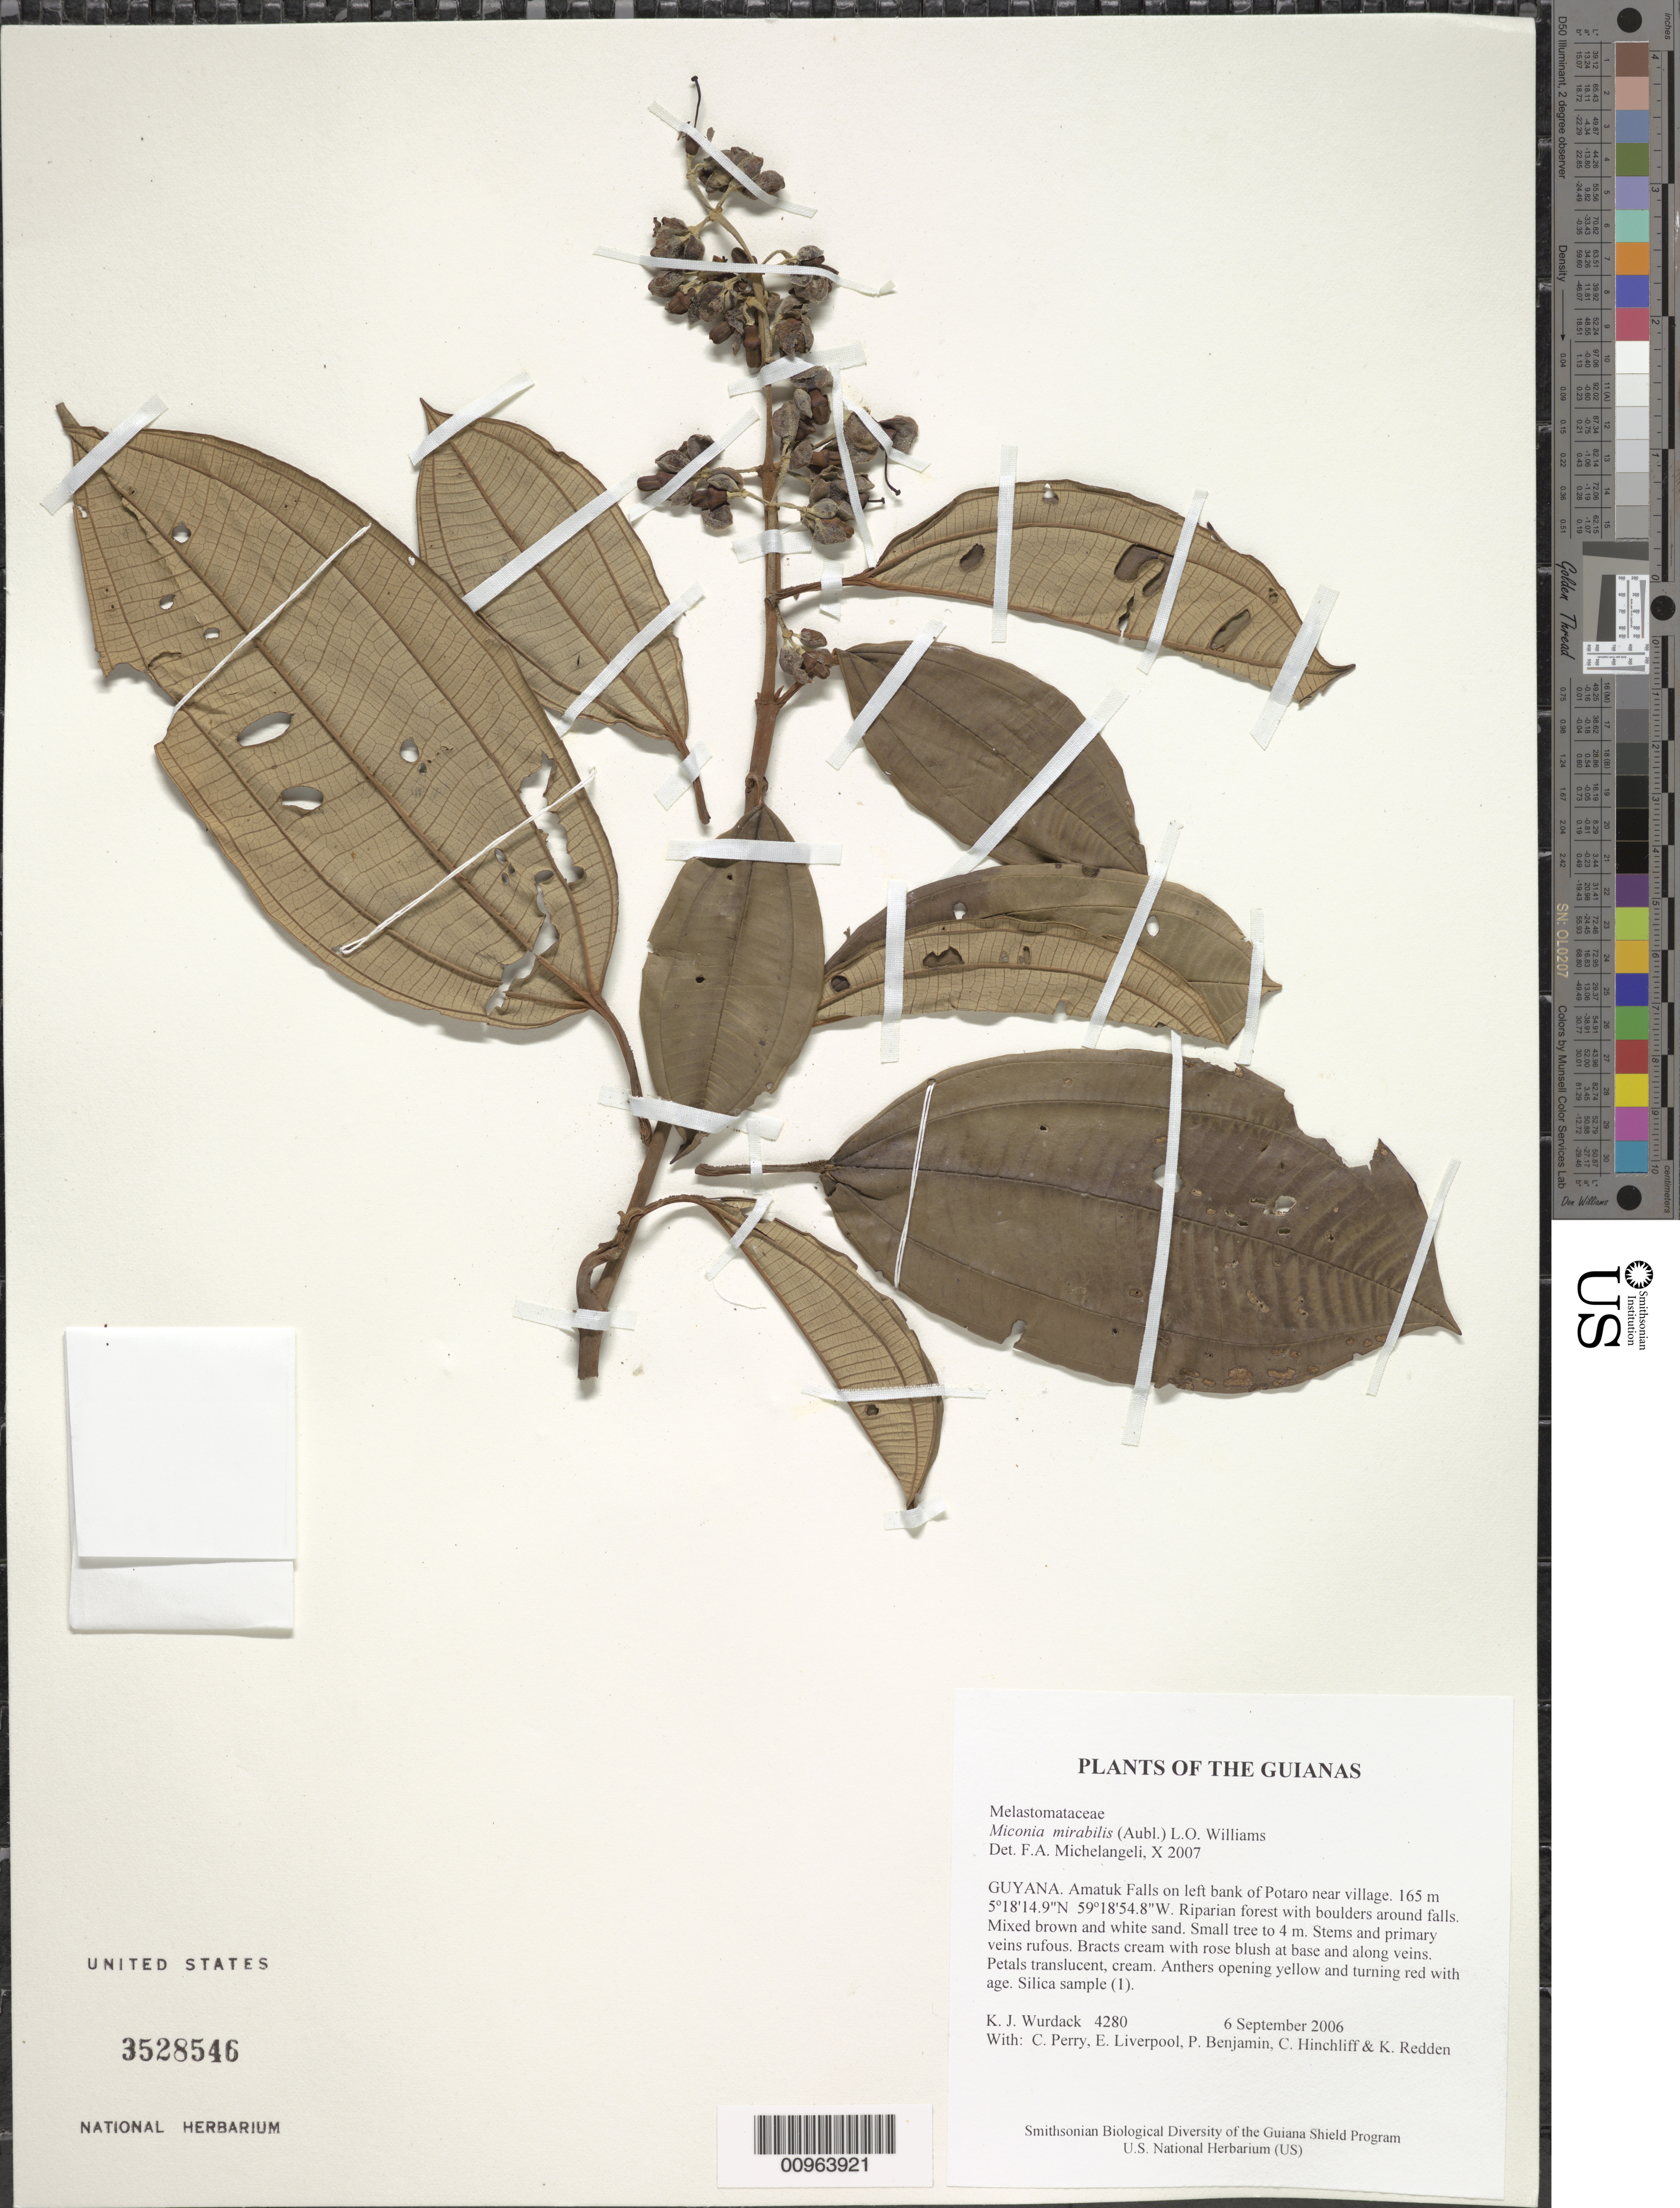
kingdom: Plantae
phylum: Tracheophyta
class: Magnoliopsida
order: Myrtales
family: Melastomataceae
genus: Miconia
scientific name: Miconia mirabilis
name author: (Aubl.) L.O. Williams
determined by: Michelangeli, F. A.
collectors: K. Wurdack, C. Perry, E. Liverpool, P. Benjamin, C. E. Hinchliff & K. M. Redden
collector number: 4280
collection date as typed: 6 September 2006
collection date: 2006-09-06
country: Guyana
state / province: Potaro-Siparuni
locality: Amatuk Falls on left bank of Potaro near village.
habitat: Riparian forest with boulders around falls. Mixed brown and white sand.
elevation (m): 165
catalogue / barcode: US 3528546